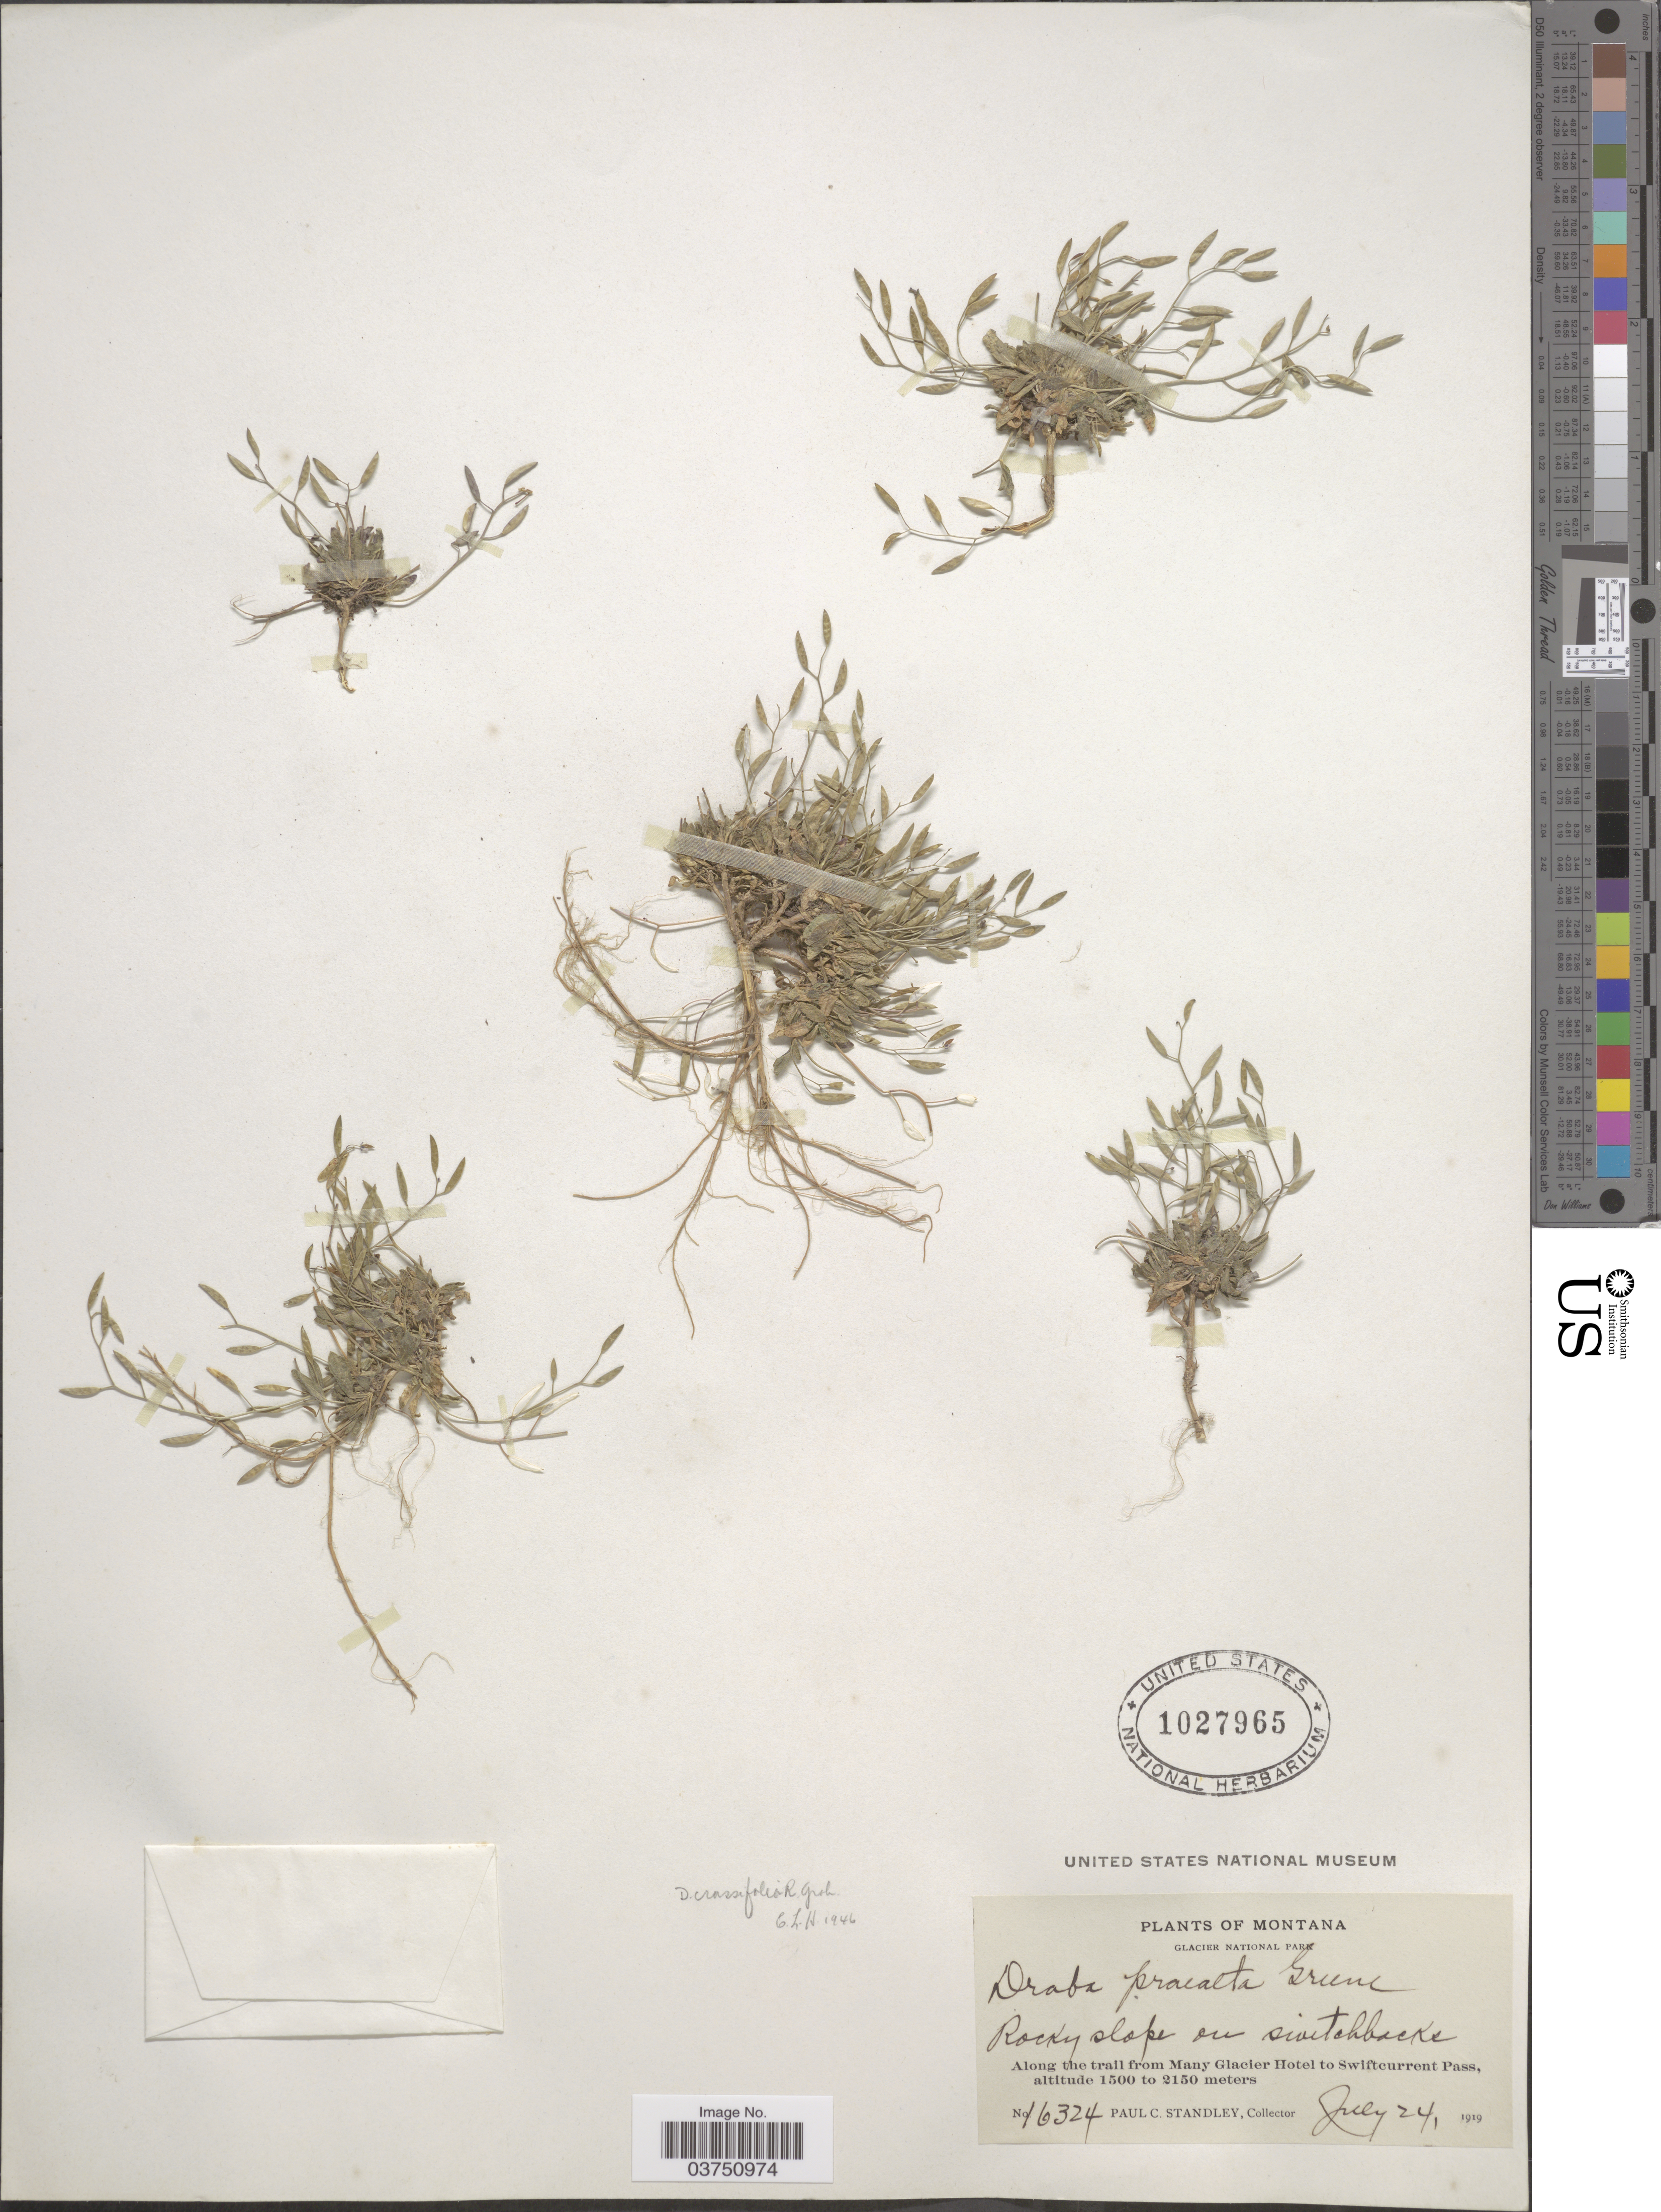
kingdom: Plantae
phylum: Tracheophyta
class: Magnoliopsida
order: Brassicales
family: Brassicaceae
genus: Draba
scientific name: Draba crassifolia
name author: Graham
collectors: P. C. Standley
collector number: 16324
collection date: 1919-07-24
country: United States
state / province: Montana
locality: Glacier National Park. Rocky slope on switchbacks. Along the trail from Many Glacier Hotel to Swiftcurrent Pass.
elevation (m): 1500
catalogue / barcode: US 1027965